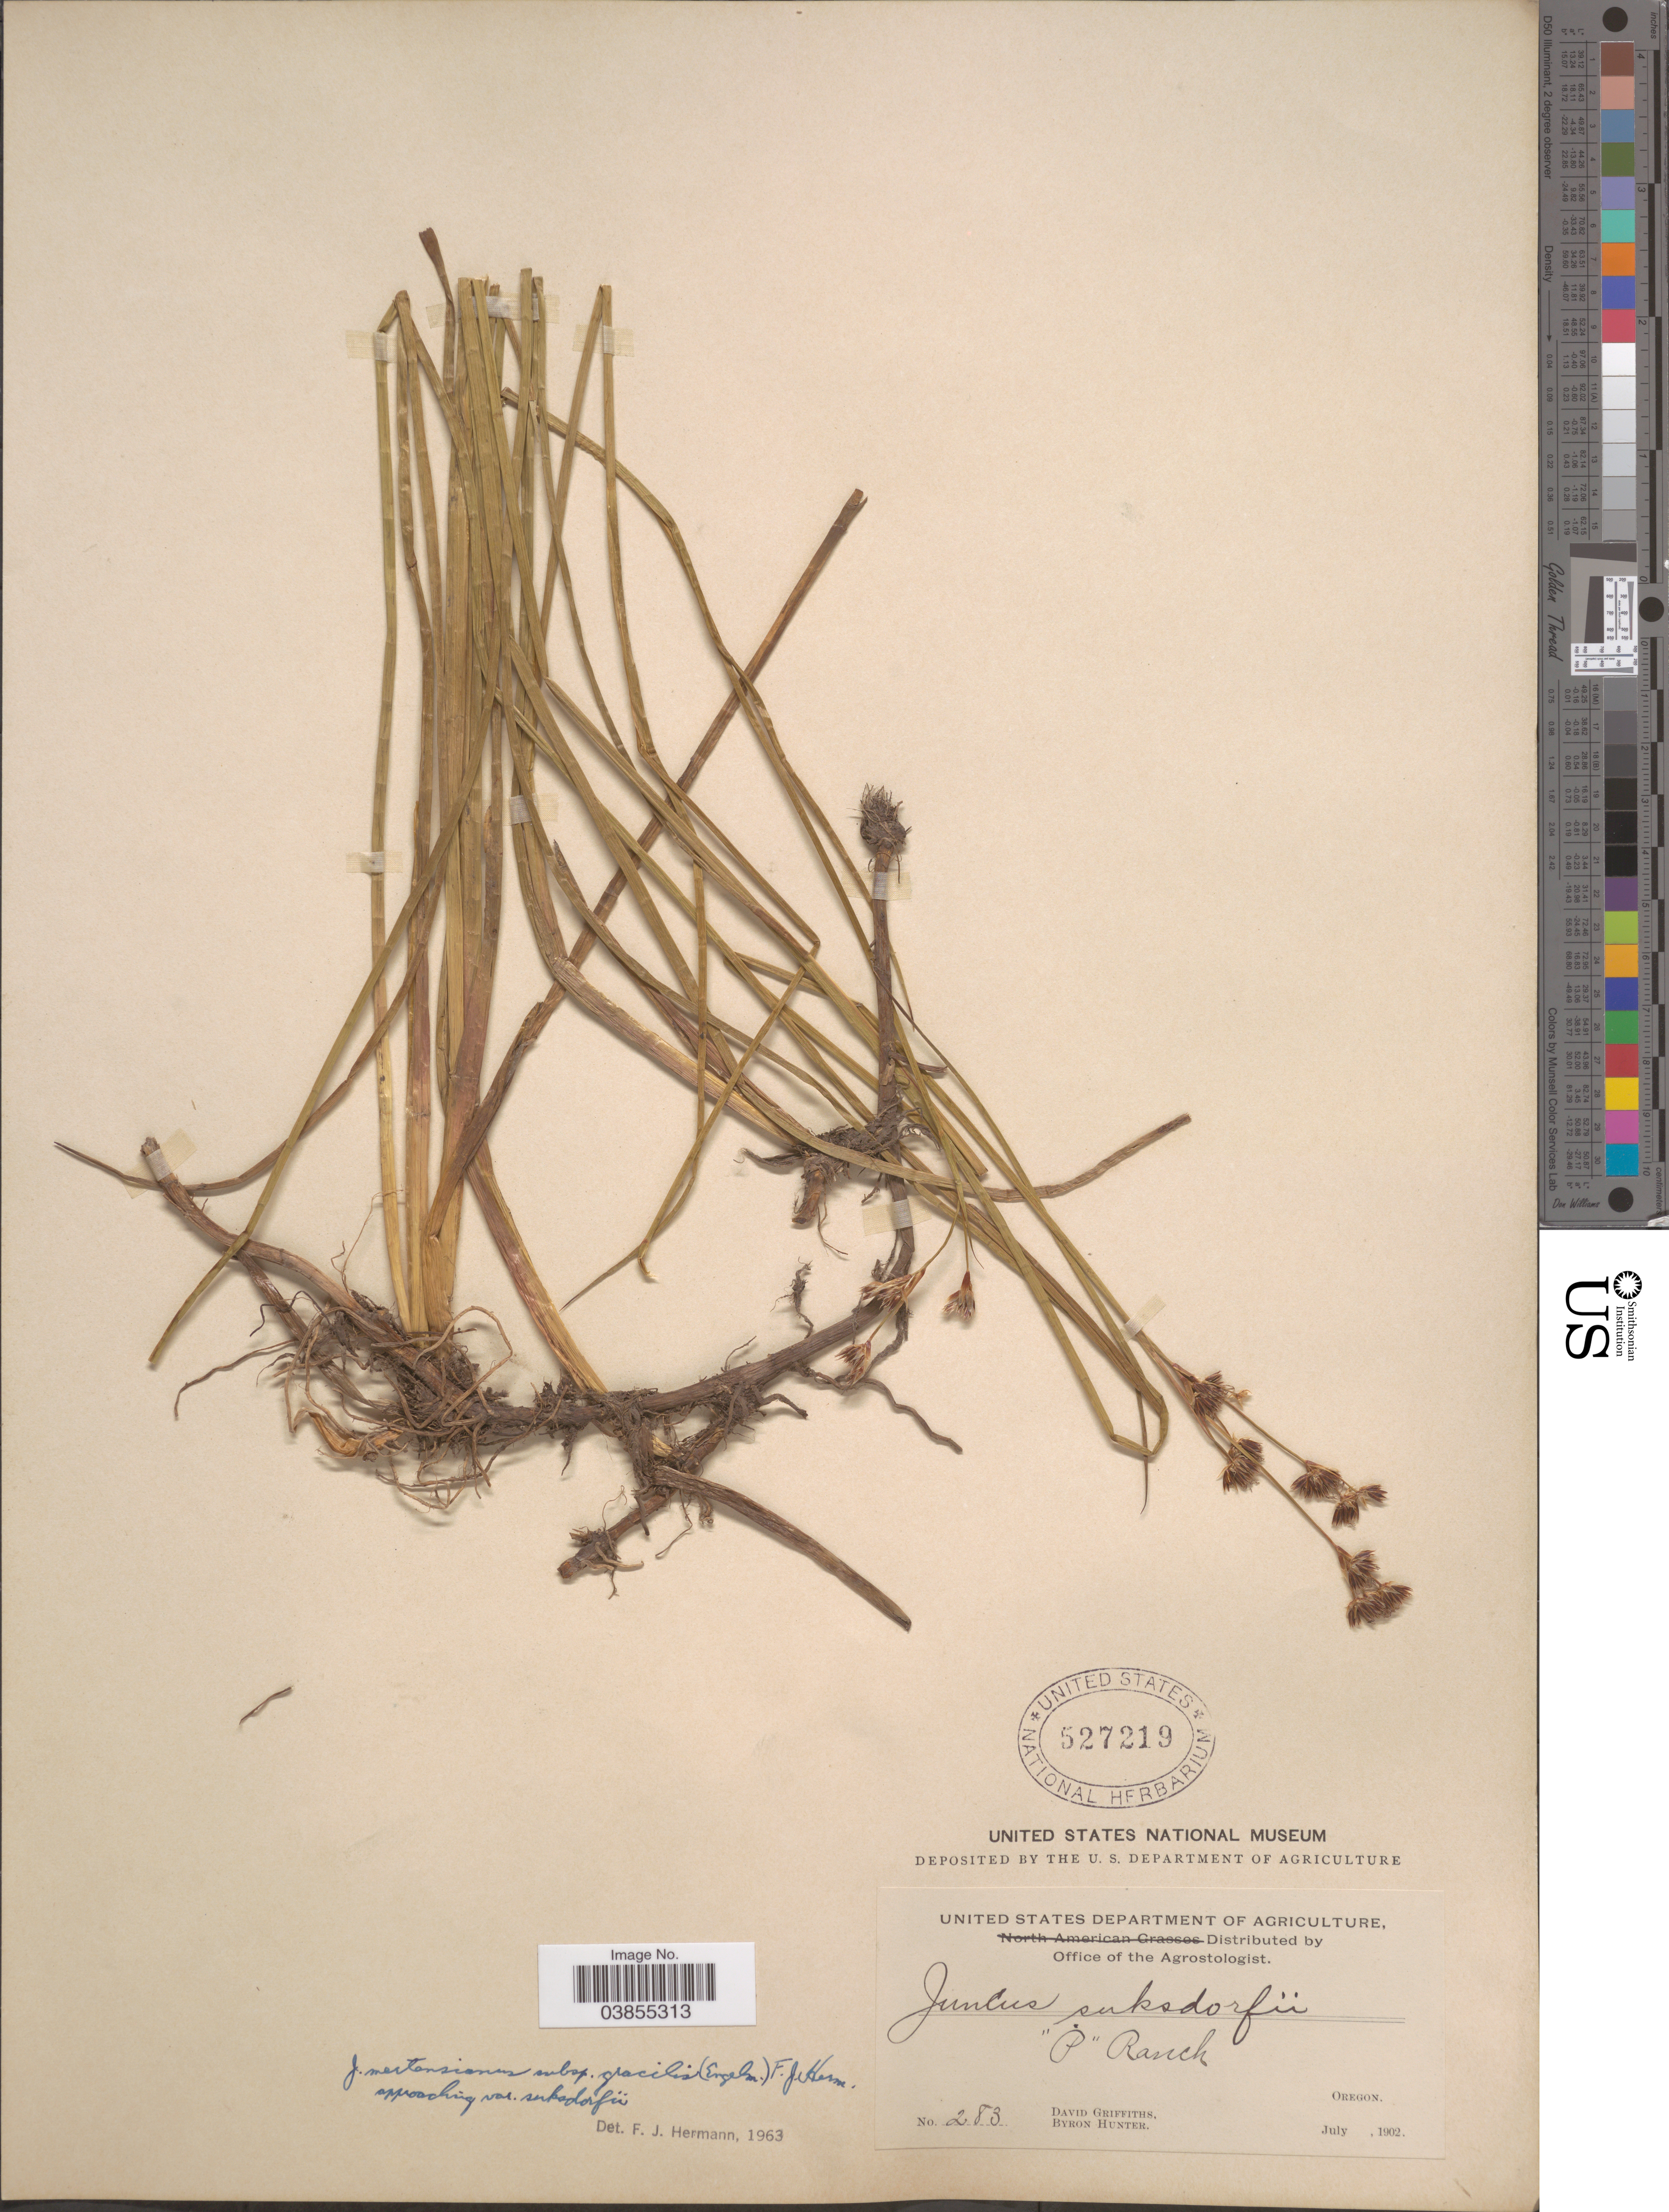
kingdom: Plantae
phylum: Tracheophyta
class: Liliopsida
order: Poales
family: Juncaceae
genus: Juncus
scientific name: Juncus nevadensis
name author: S. Watson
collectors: D. Griffiths & B. Hunter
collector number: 283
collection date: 1902-07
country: United States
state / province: Oregon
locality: P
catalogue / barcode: US 527219